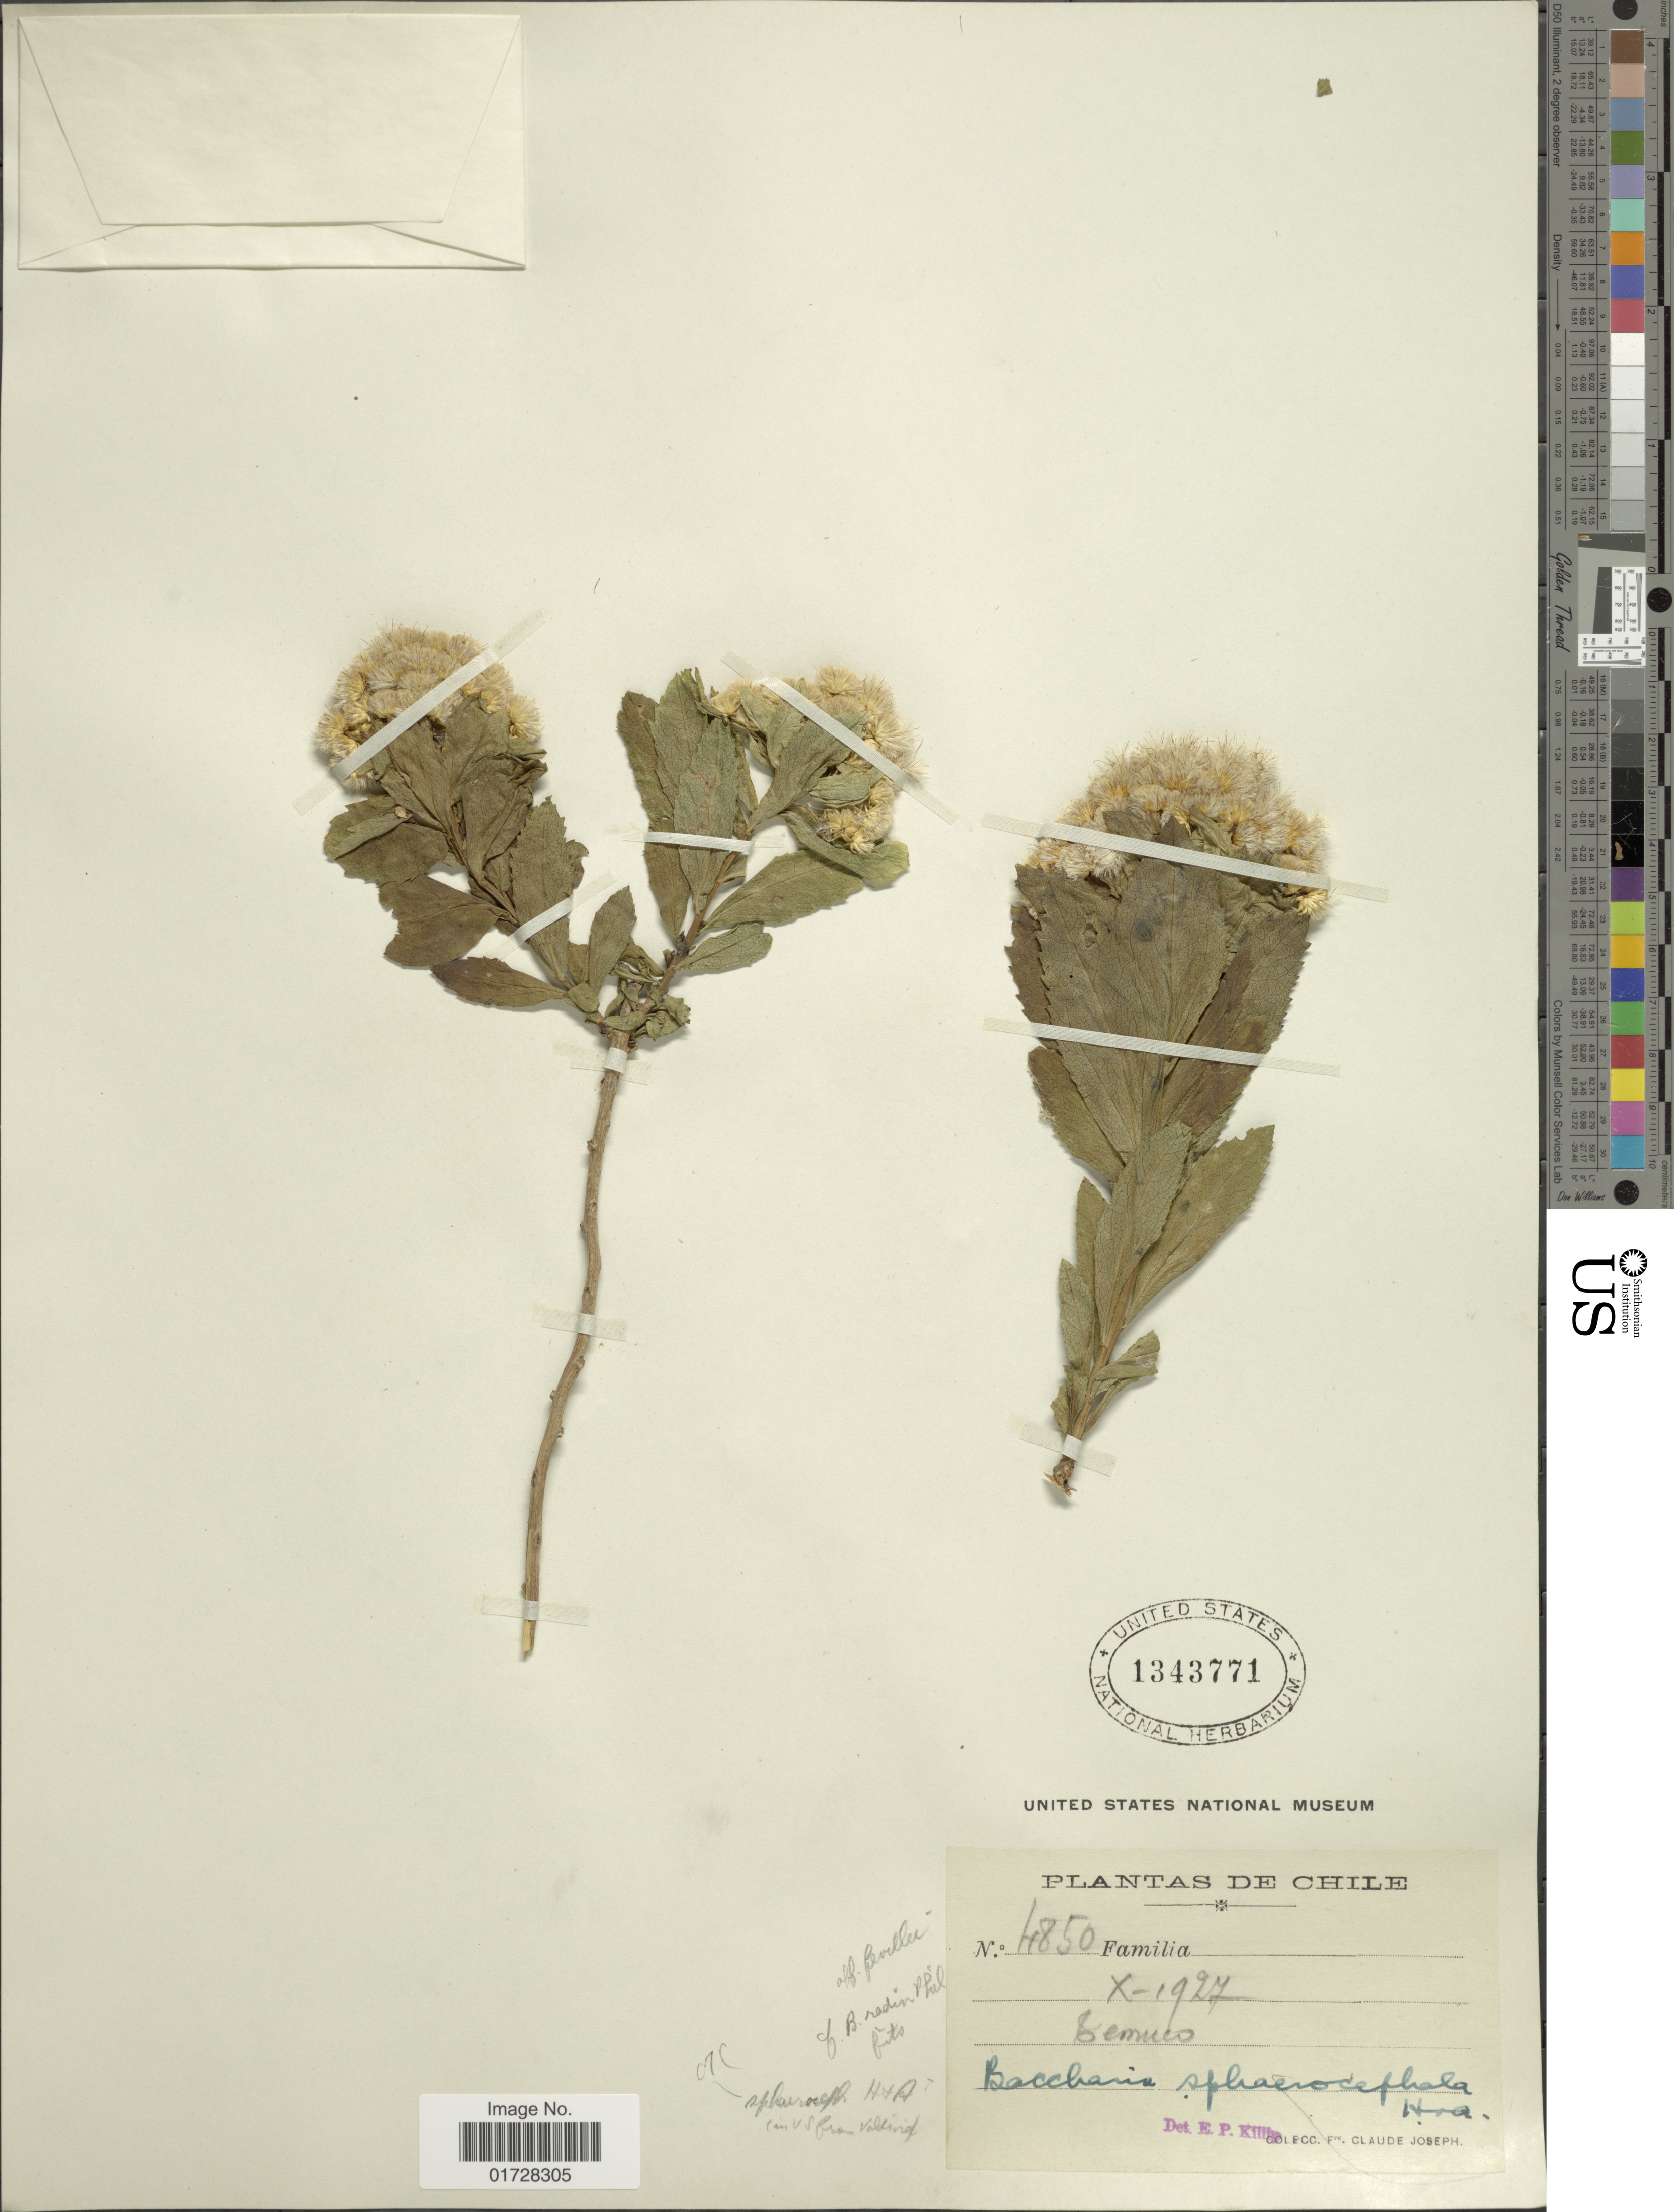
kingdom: Plantae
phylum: Tracheophyta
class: Magnoliopsida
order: Asterales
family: Asteraceae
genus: Baccharis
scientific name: Baccharis sphaerocephala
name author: Hook. & Arn.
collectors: Bro. Claude-Joseph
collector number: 4850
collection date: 1927-10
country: Chile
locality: Semuco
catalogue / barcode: US 1343771